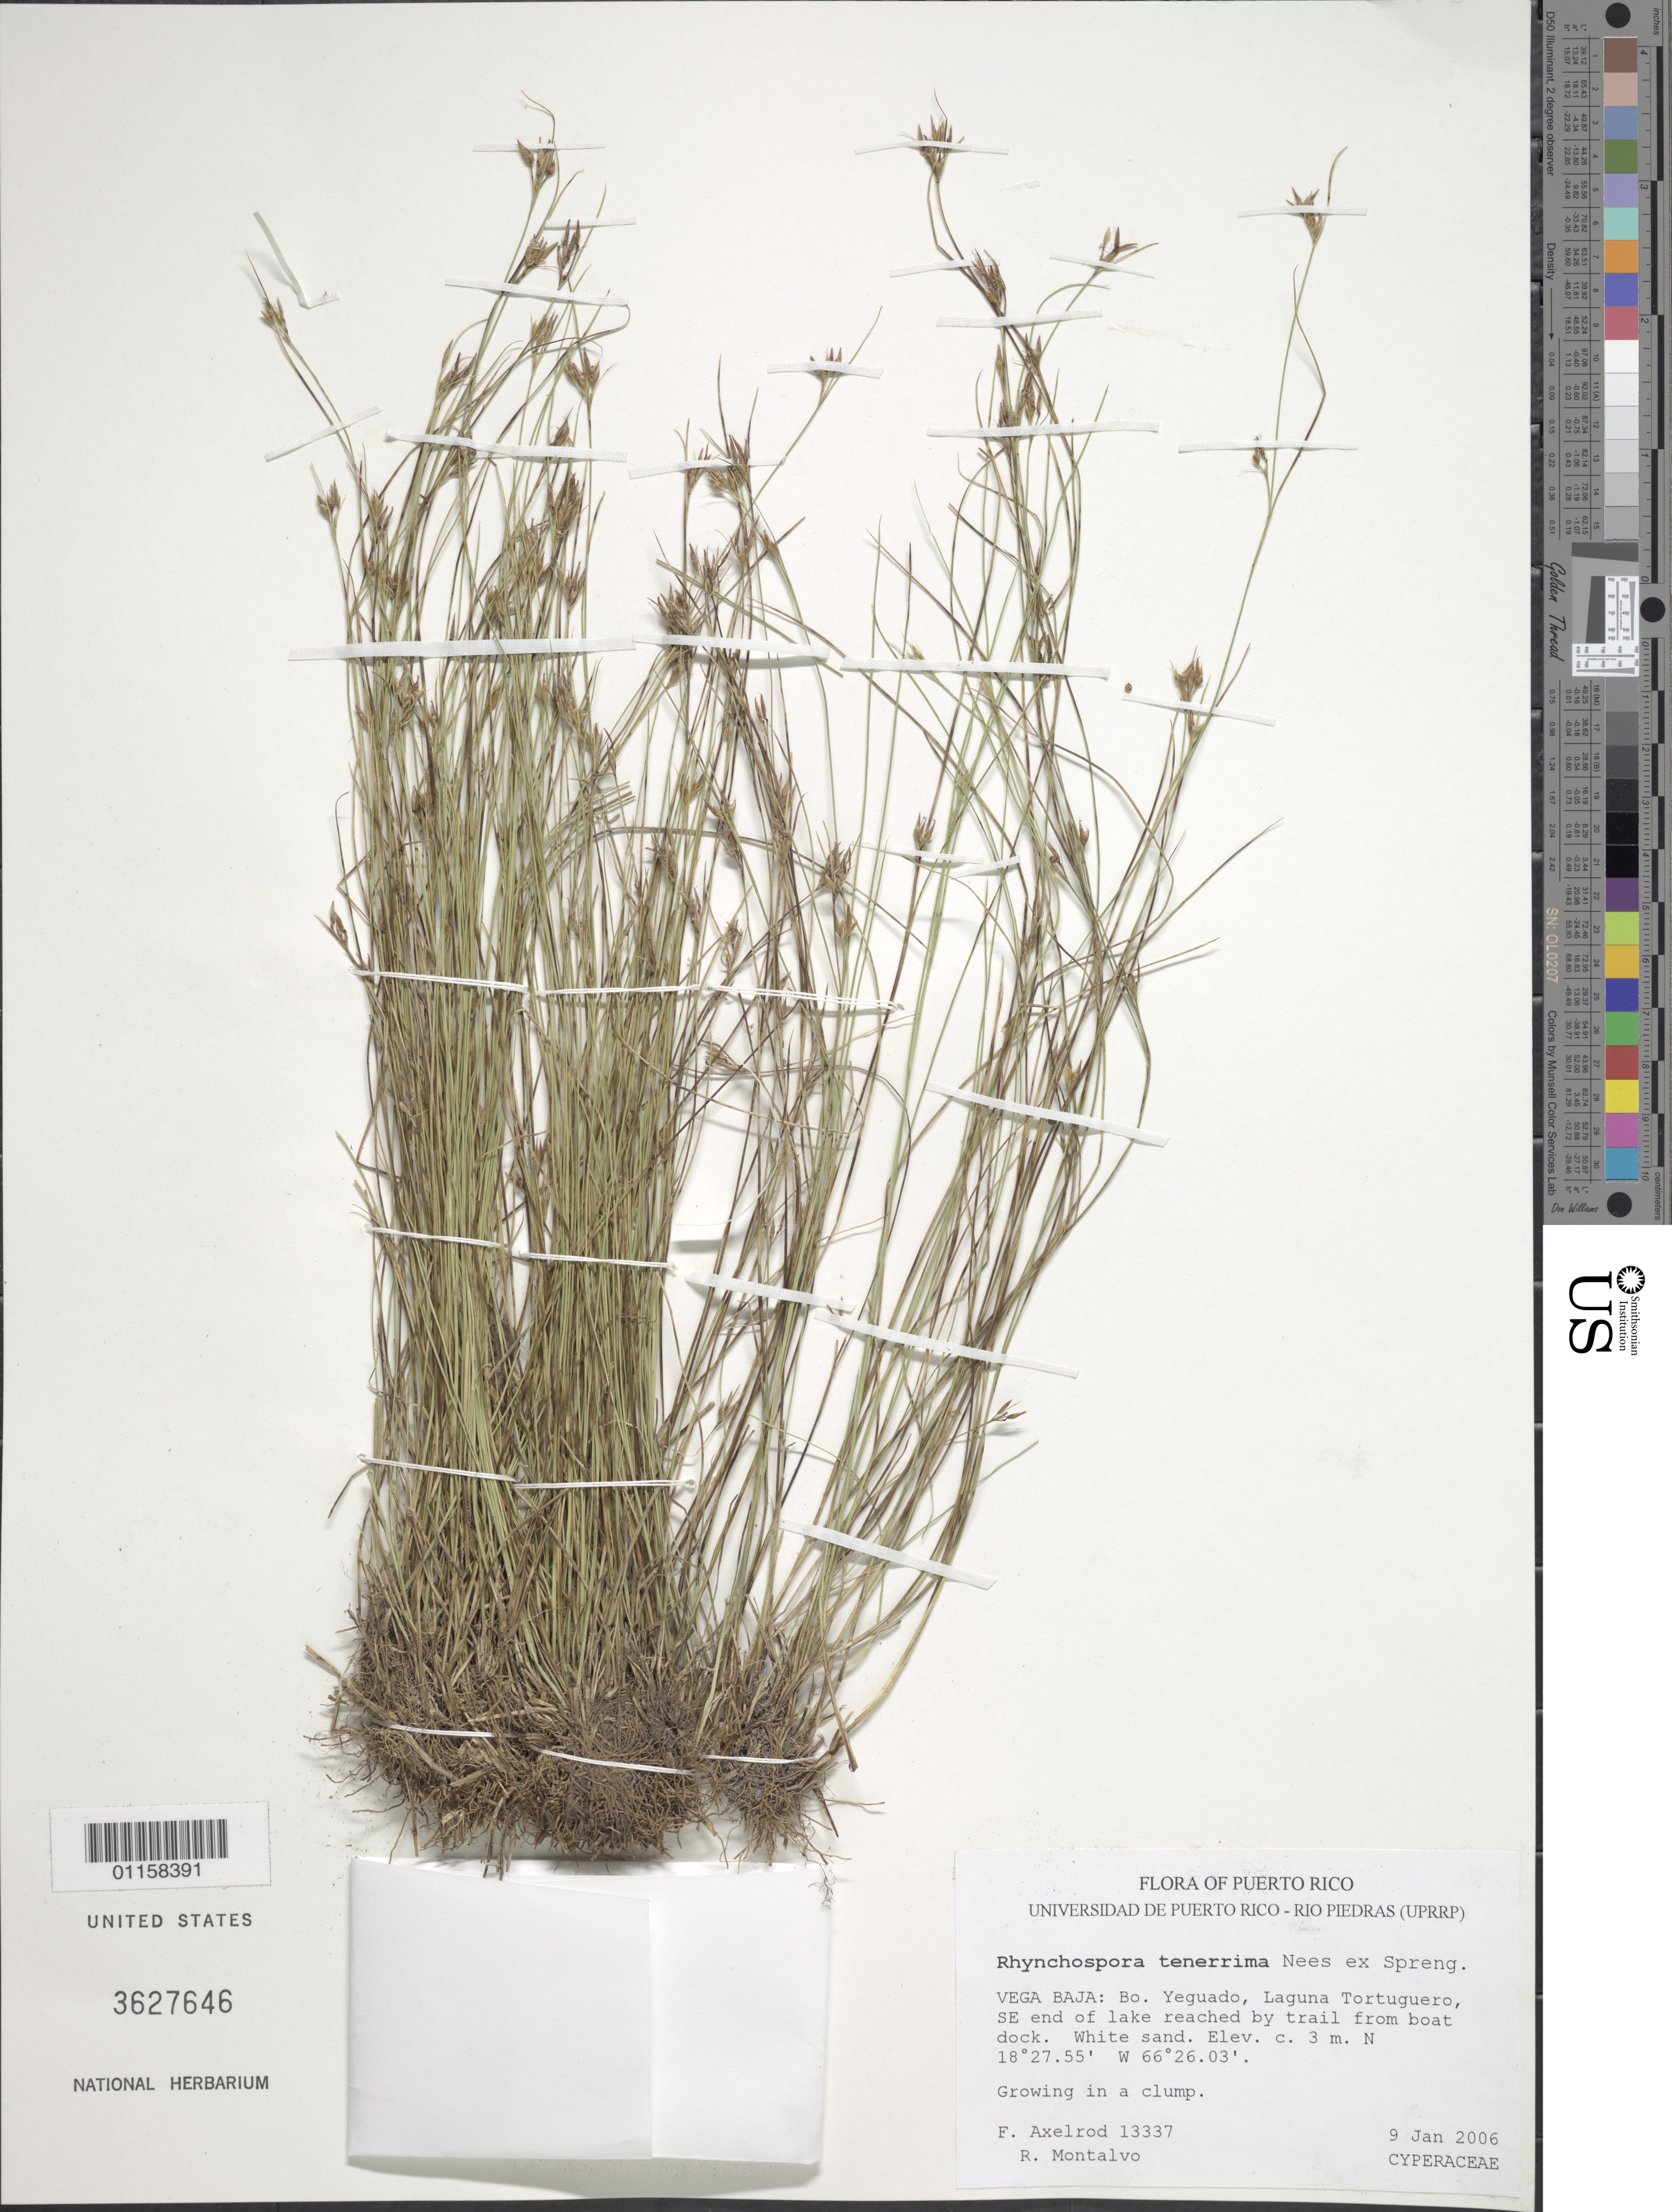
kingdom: Plantae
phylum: Tracheophyta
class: Liliopsida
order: Poales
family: Cyperaceae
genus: Rhynchospora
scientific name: Rhynchospora tenerrima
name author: Nees ex Spreng.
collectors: F. S. Axelrod & R. Montalvo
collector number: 13337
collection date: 2006-01-09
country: Puerto Rico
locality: Vega Baja. Bo. Yeguado, Laguna Tortuguero, SE end of lake reached by trail from boat dock.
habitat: White sand.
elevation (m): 3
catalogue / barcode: US 3627646